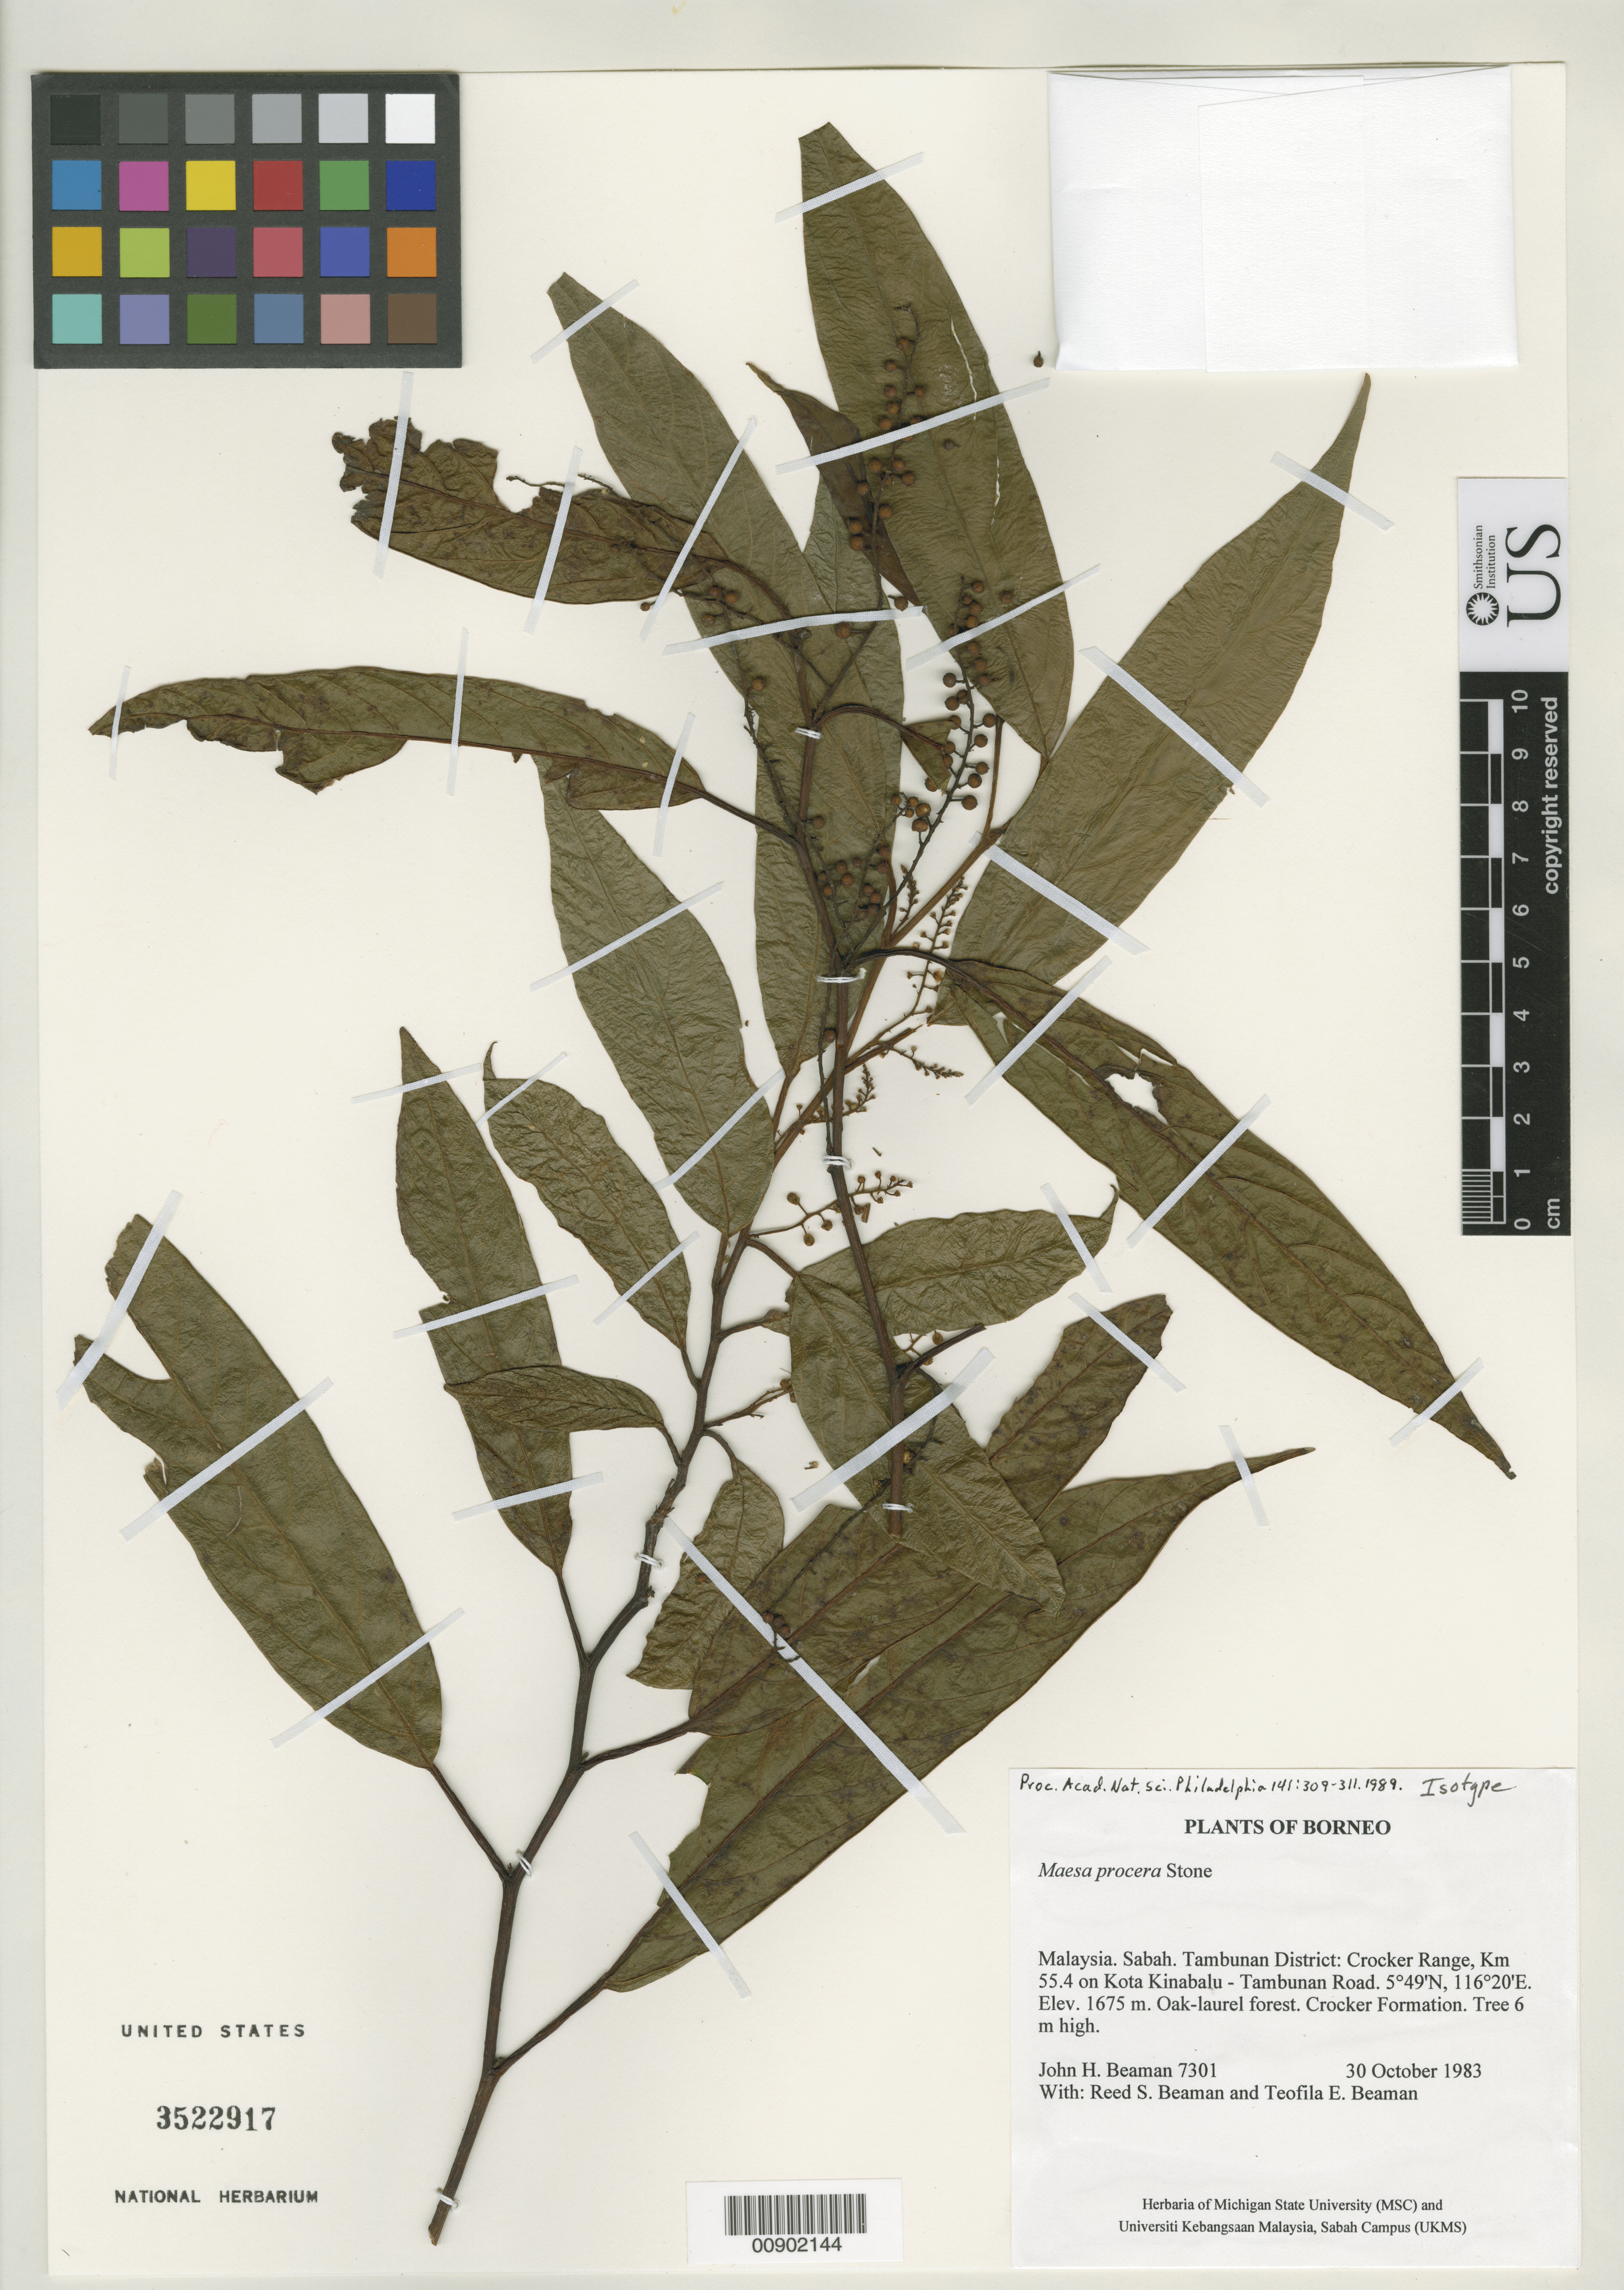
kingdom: Plantae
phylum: Tracheophyta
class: Magnoliopsida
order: Ericales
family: Primulaceae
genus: Maesa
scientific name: Maesa procera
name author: B.C. Stone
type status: Isotype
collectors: J. H. Beaman, R. S. Beaman & T. E. Beaman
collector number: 7301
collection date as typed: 30 Oct 1983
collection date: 1983-10-30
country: Malaysia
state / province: Sabah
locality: Malaysia. Sabah. Tambunan District: Crocker Range, km 55.4 on Kota Kinabalu-Tambunan Road.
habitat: Oak-laurel forest. Crocker Formation.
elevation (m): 1675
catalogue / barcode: US 3522917